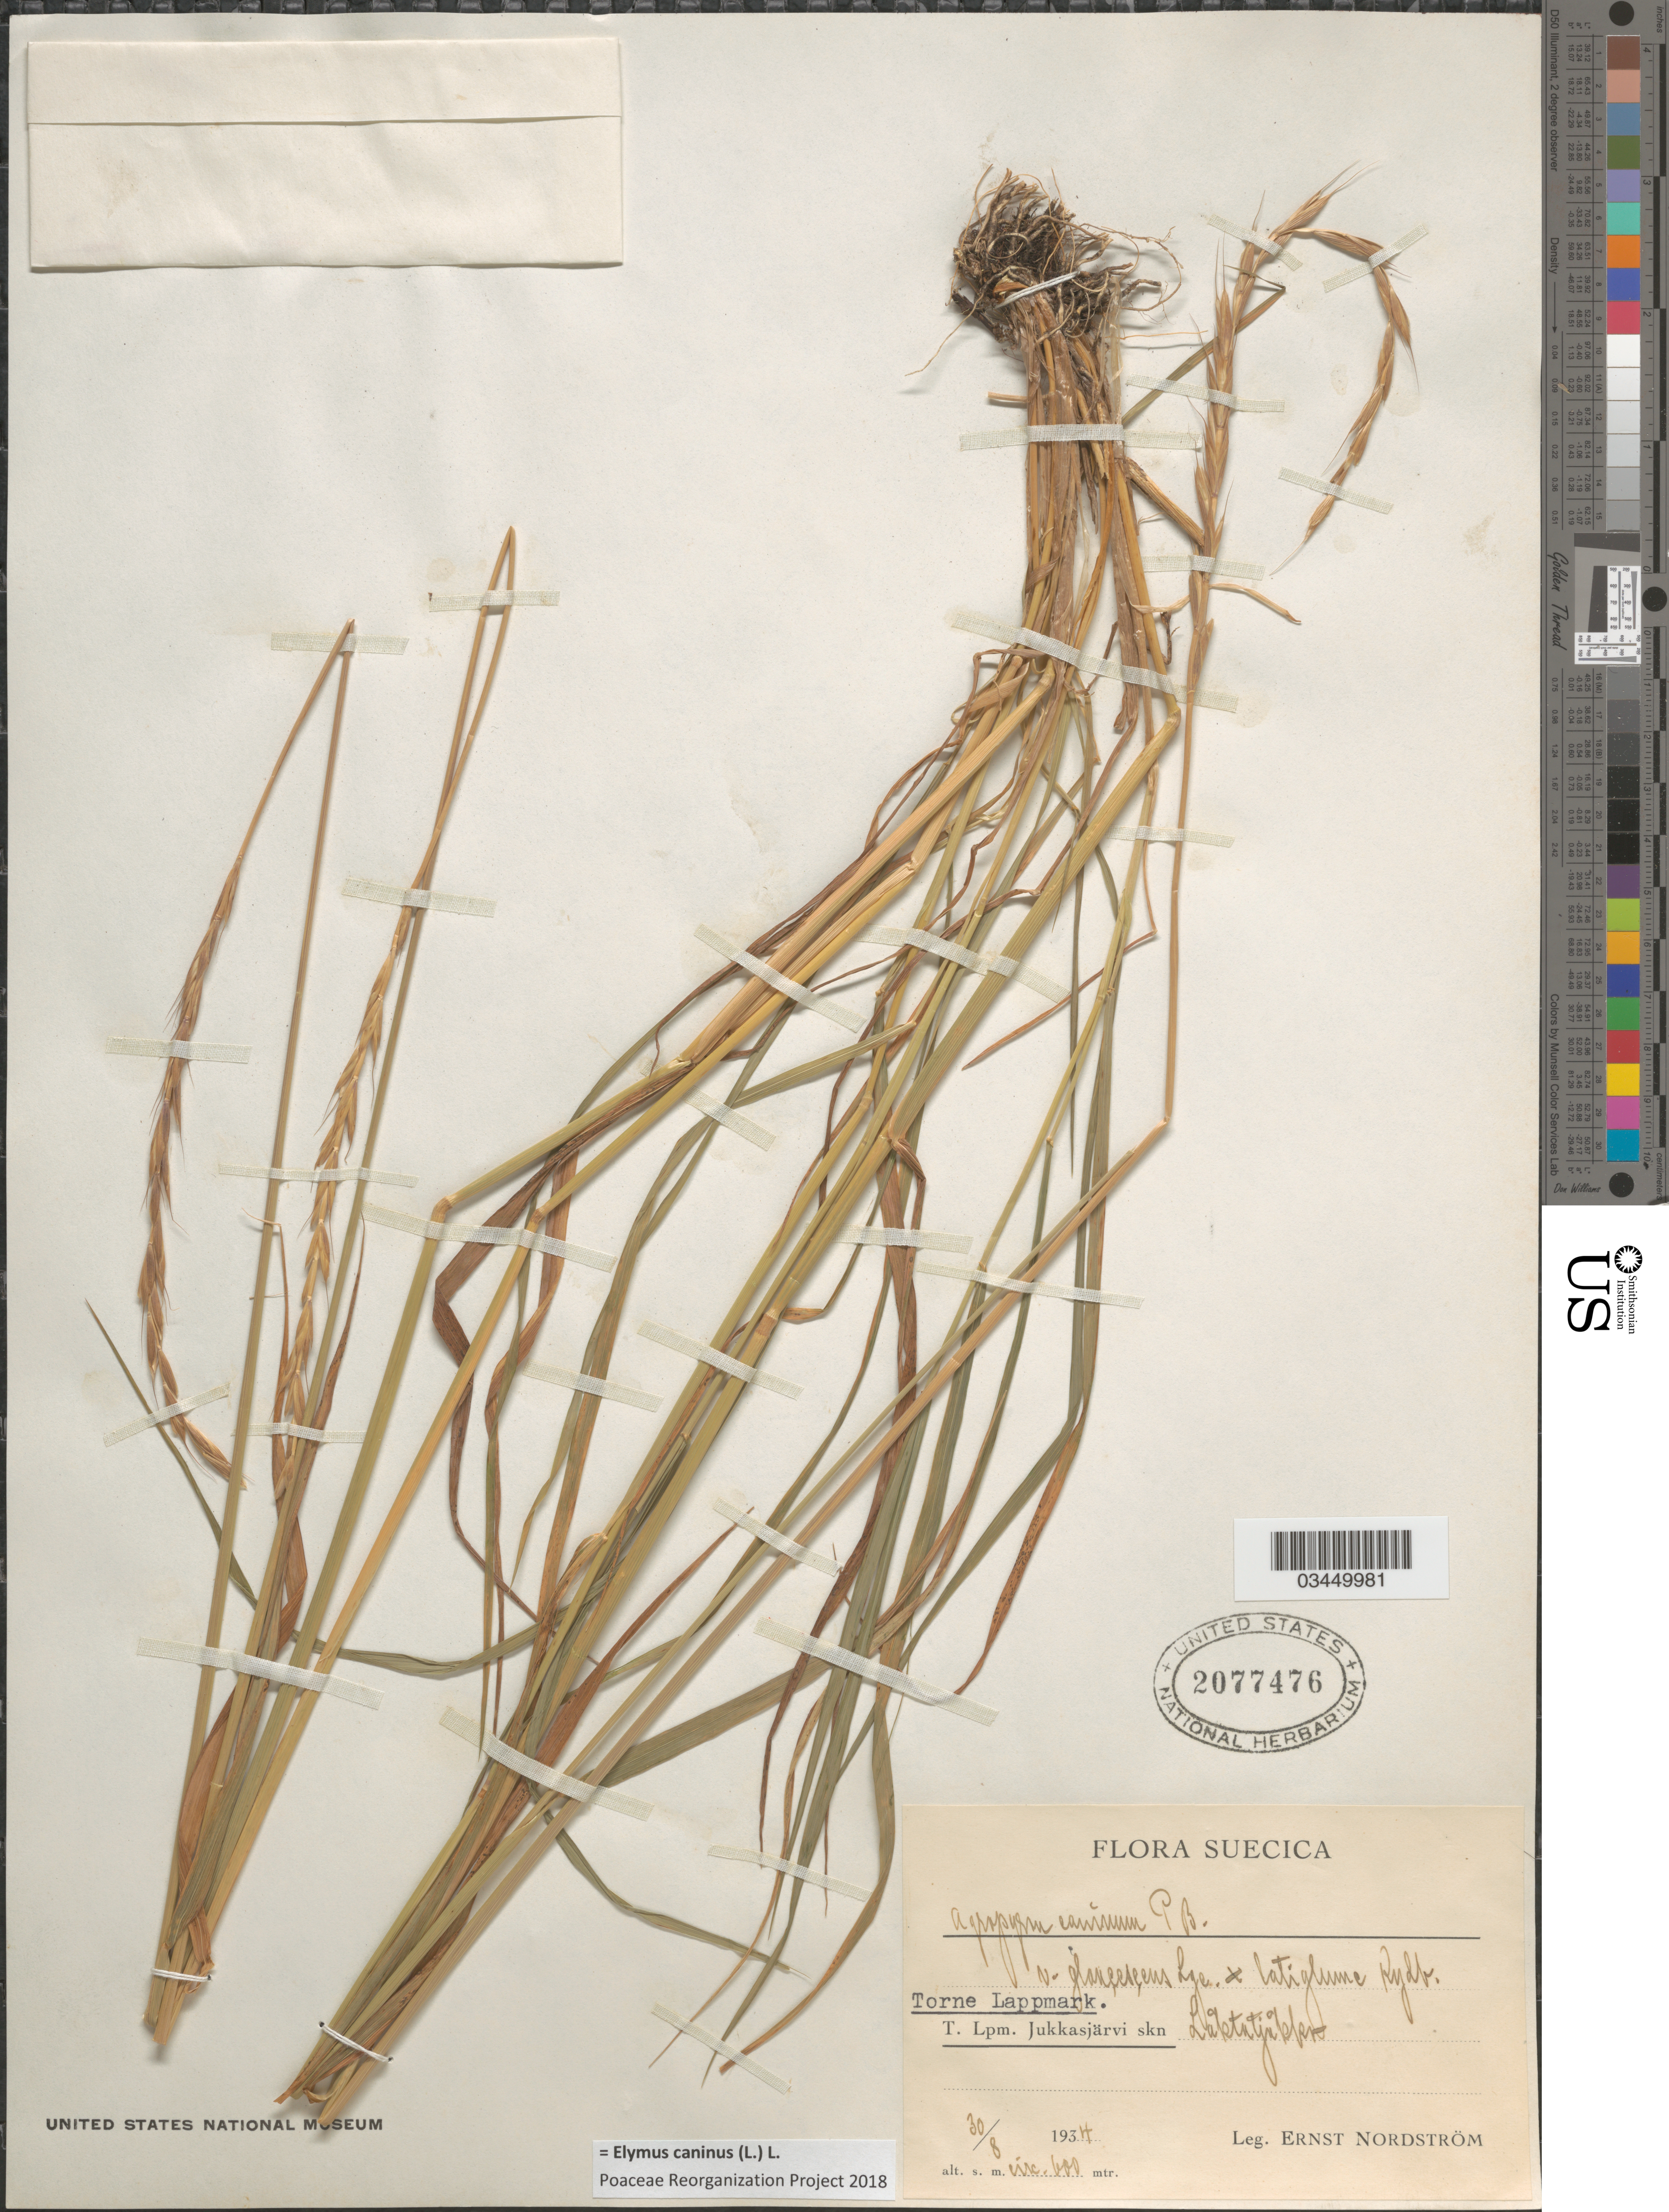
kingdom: Plantae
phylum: Tracheophyta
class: Liliopsida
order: Poales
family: Poaceae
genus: Elymus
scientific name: Elymus caninus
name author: (L.) L.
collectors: E. Nordström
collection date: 1934-08-30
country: Sweden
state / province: Norrbotten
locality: Suecica. Torne Lappmark. T. Lpm. Jukkasjärvi skn Låktatjåkko.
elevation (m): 600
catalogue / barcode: US 2077476